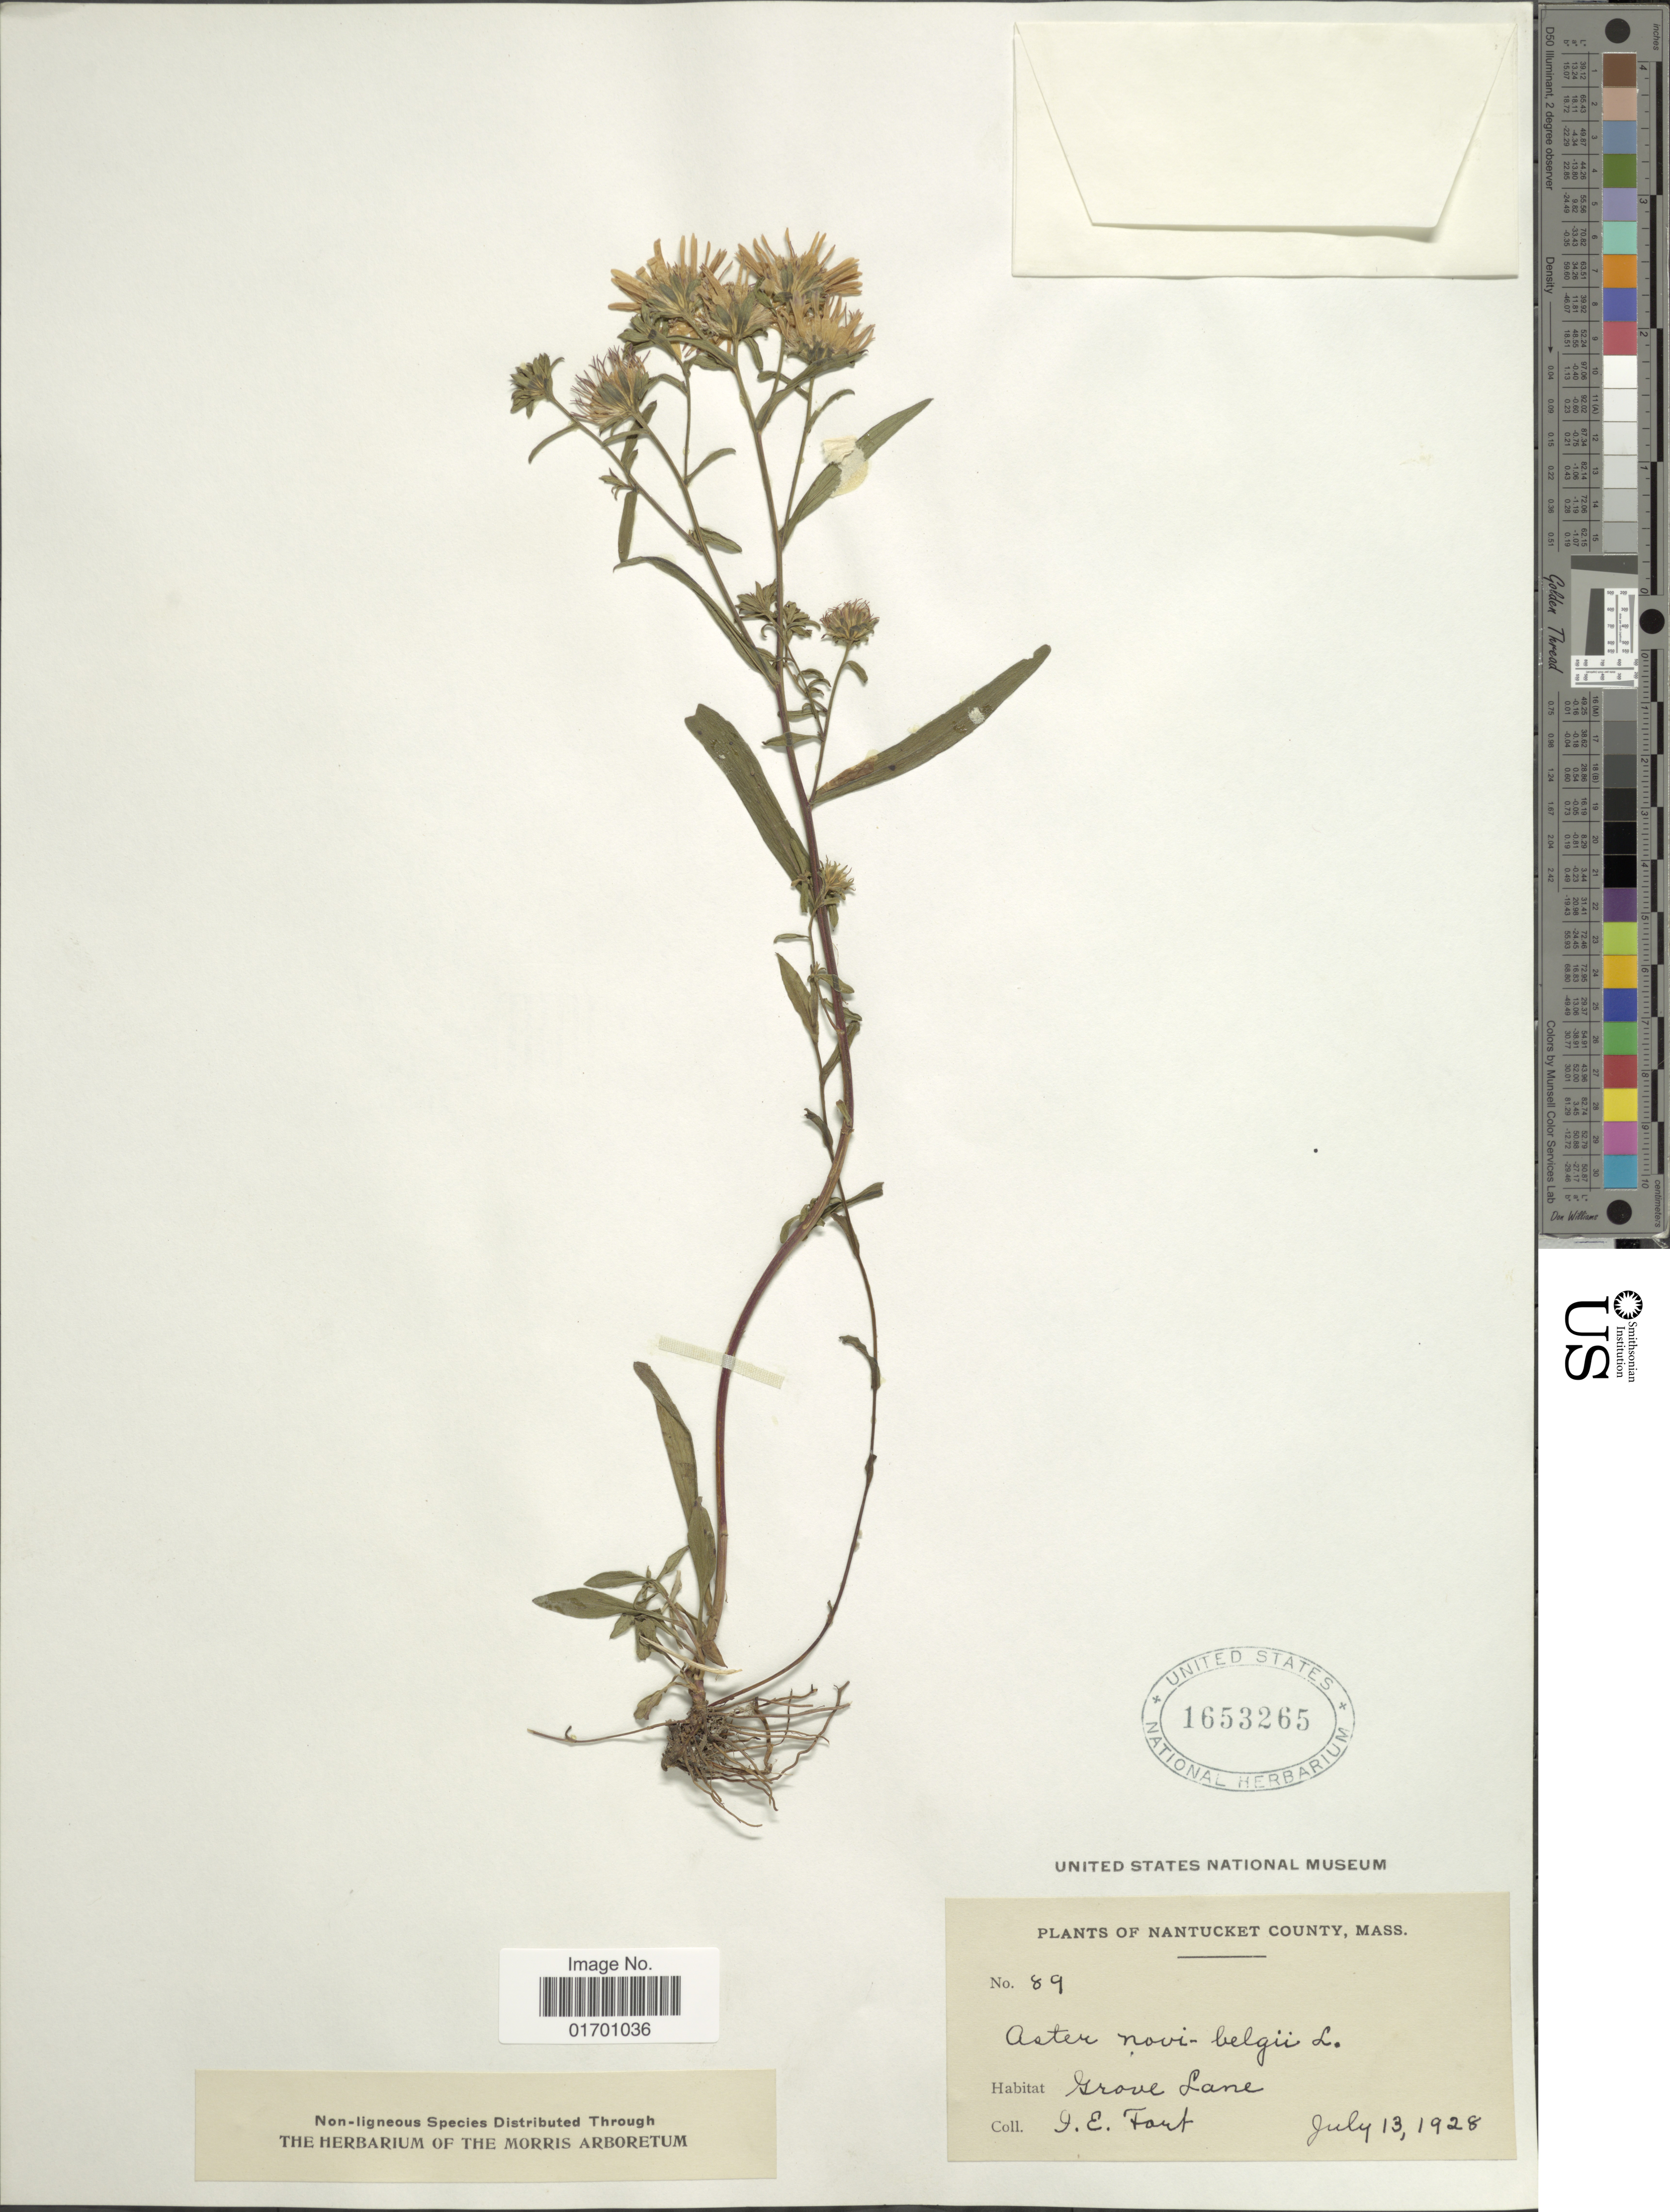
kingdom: Plantae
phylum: Tracheophyta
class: Magnoliopsida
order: Asterales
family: Asteraceae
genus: Symphyotrichum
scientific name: Symphyotrichum novi-belgii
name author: (L.) G.L. Nesom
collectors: J. Fant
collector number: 89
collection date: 1928-07-13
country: United States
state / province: Massachusetts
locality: Nantucket County, Mass. Grove Lane.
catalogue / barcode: US 1653265